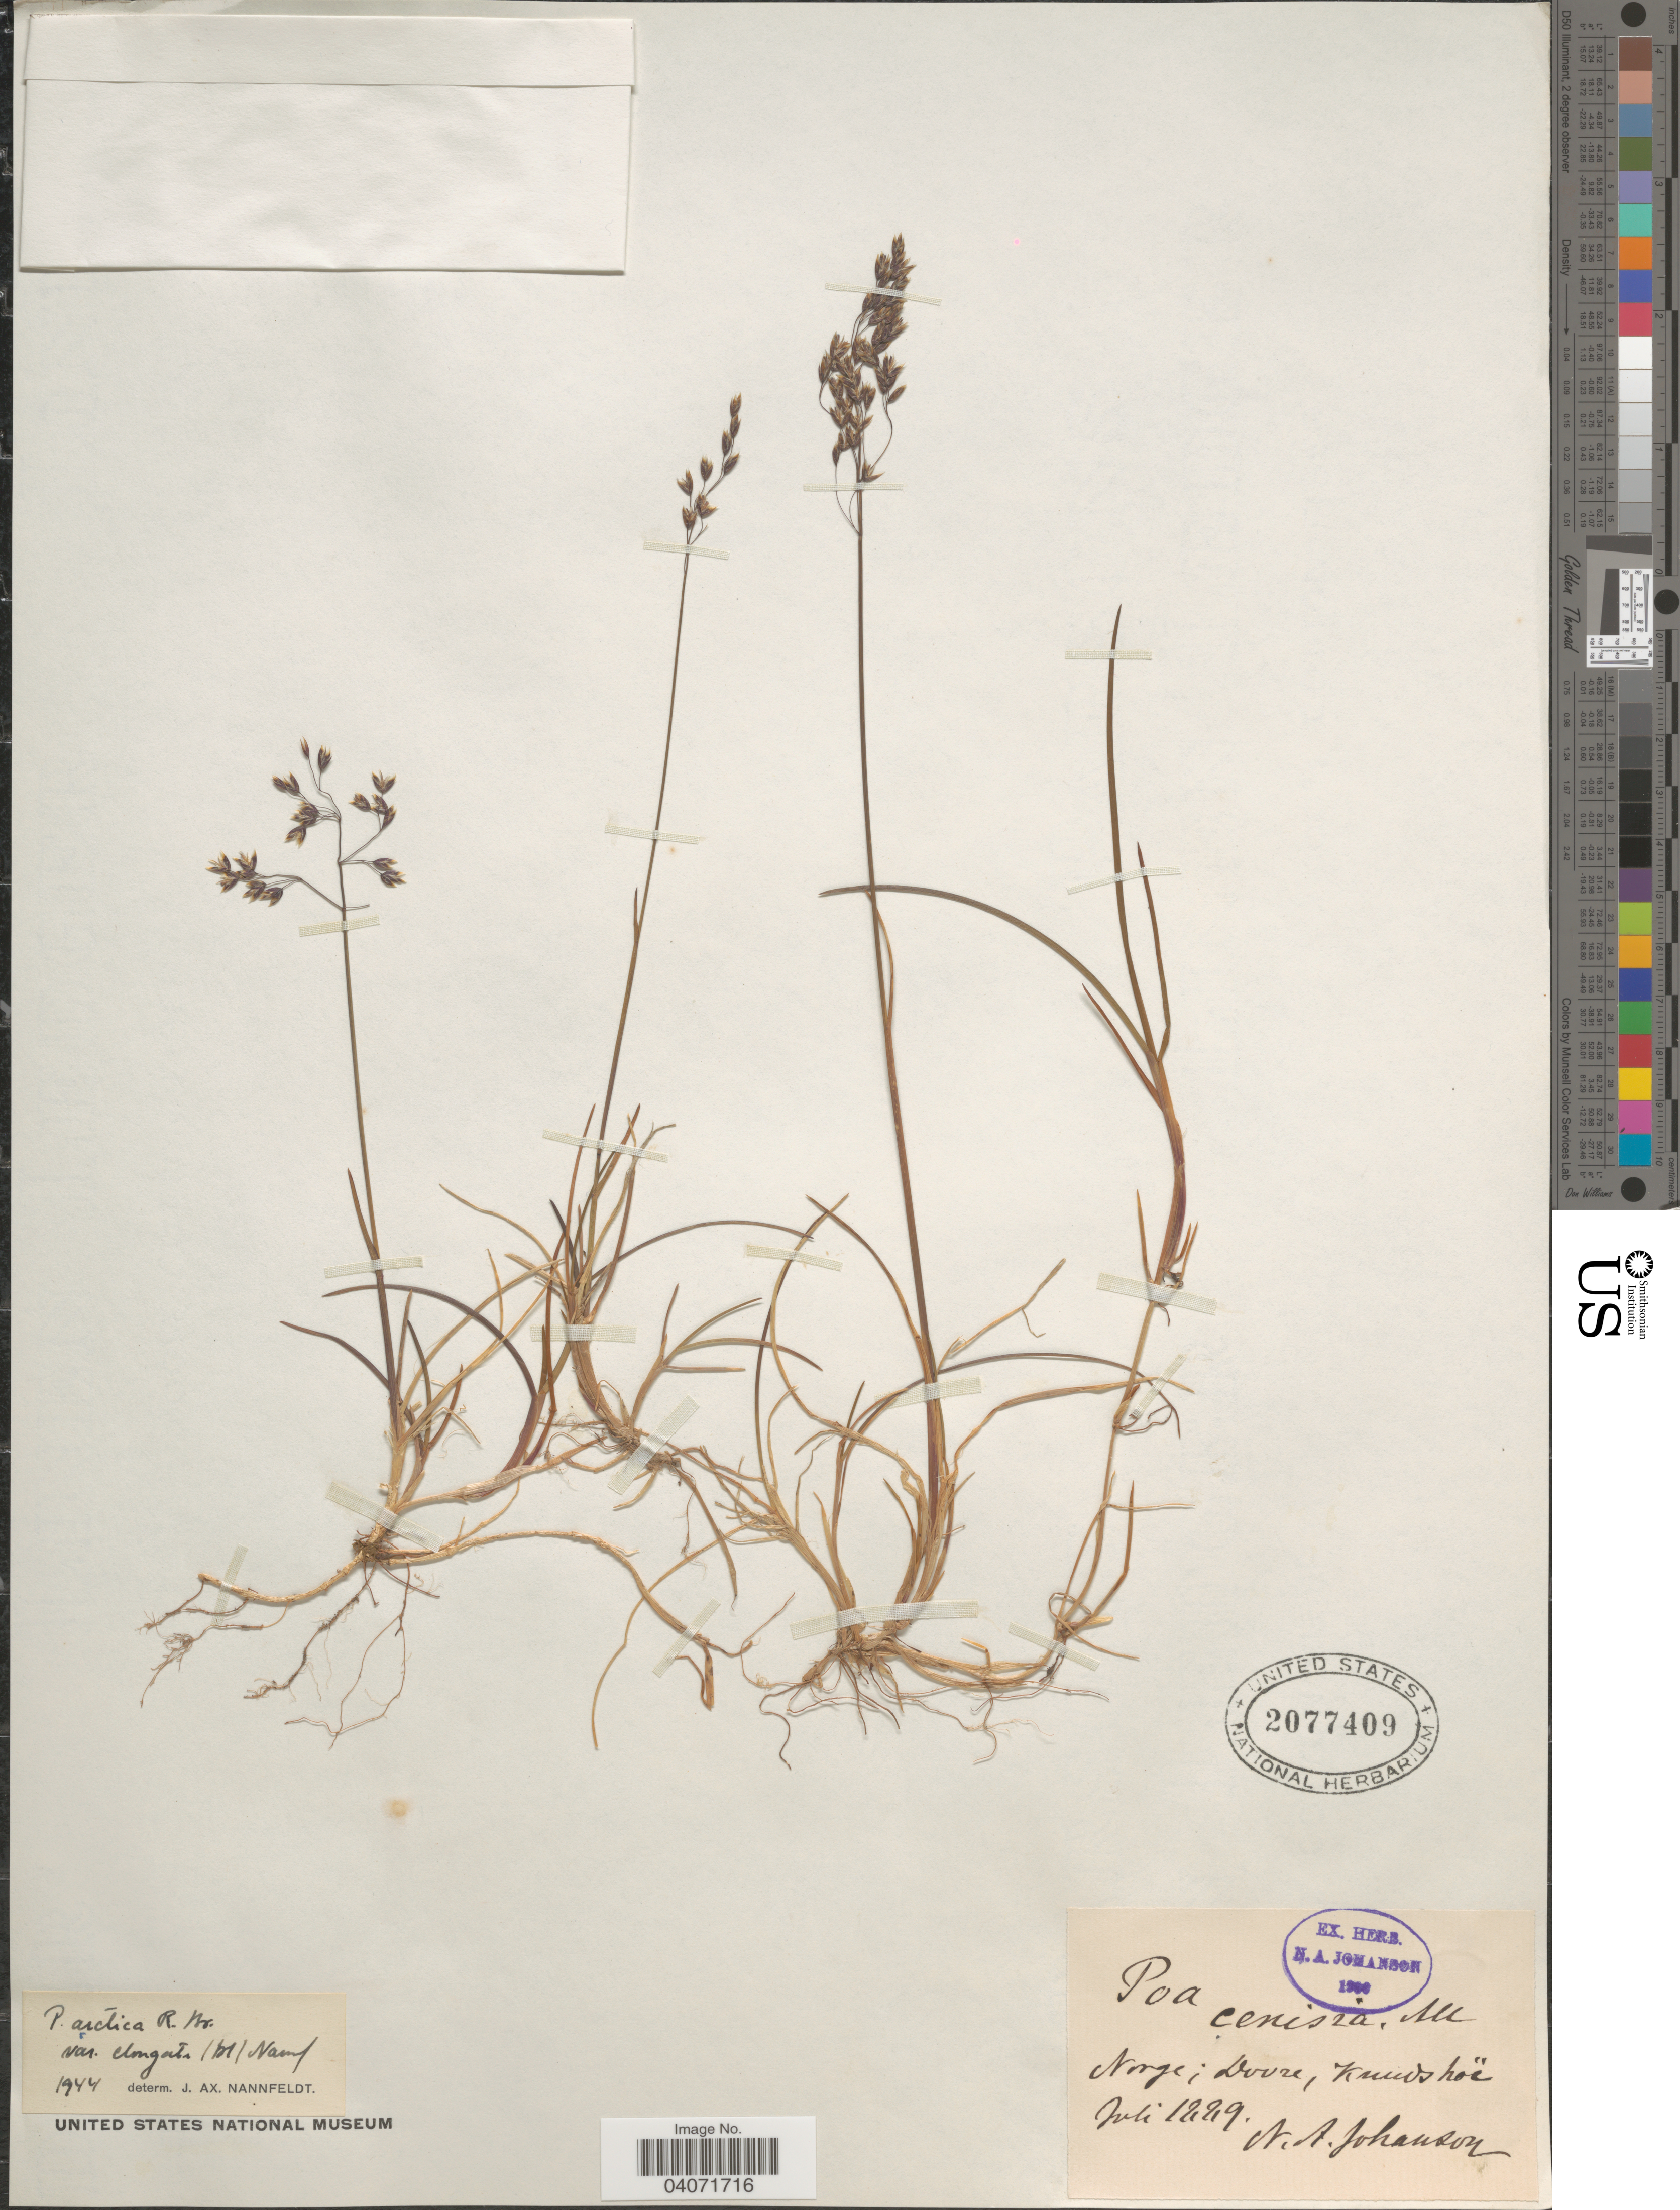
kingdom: Plantae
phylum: Tracheophyta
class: Liliopsida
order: Poales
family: Poaceae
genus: Poa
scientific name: Poa arctica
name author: R. Br.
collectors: N. Johanson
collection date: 1889-07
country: Norway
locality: Norge; Dovre, Knudshöe.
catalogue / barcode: US 2077409